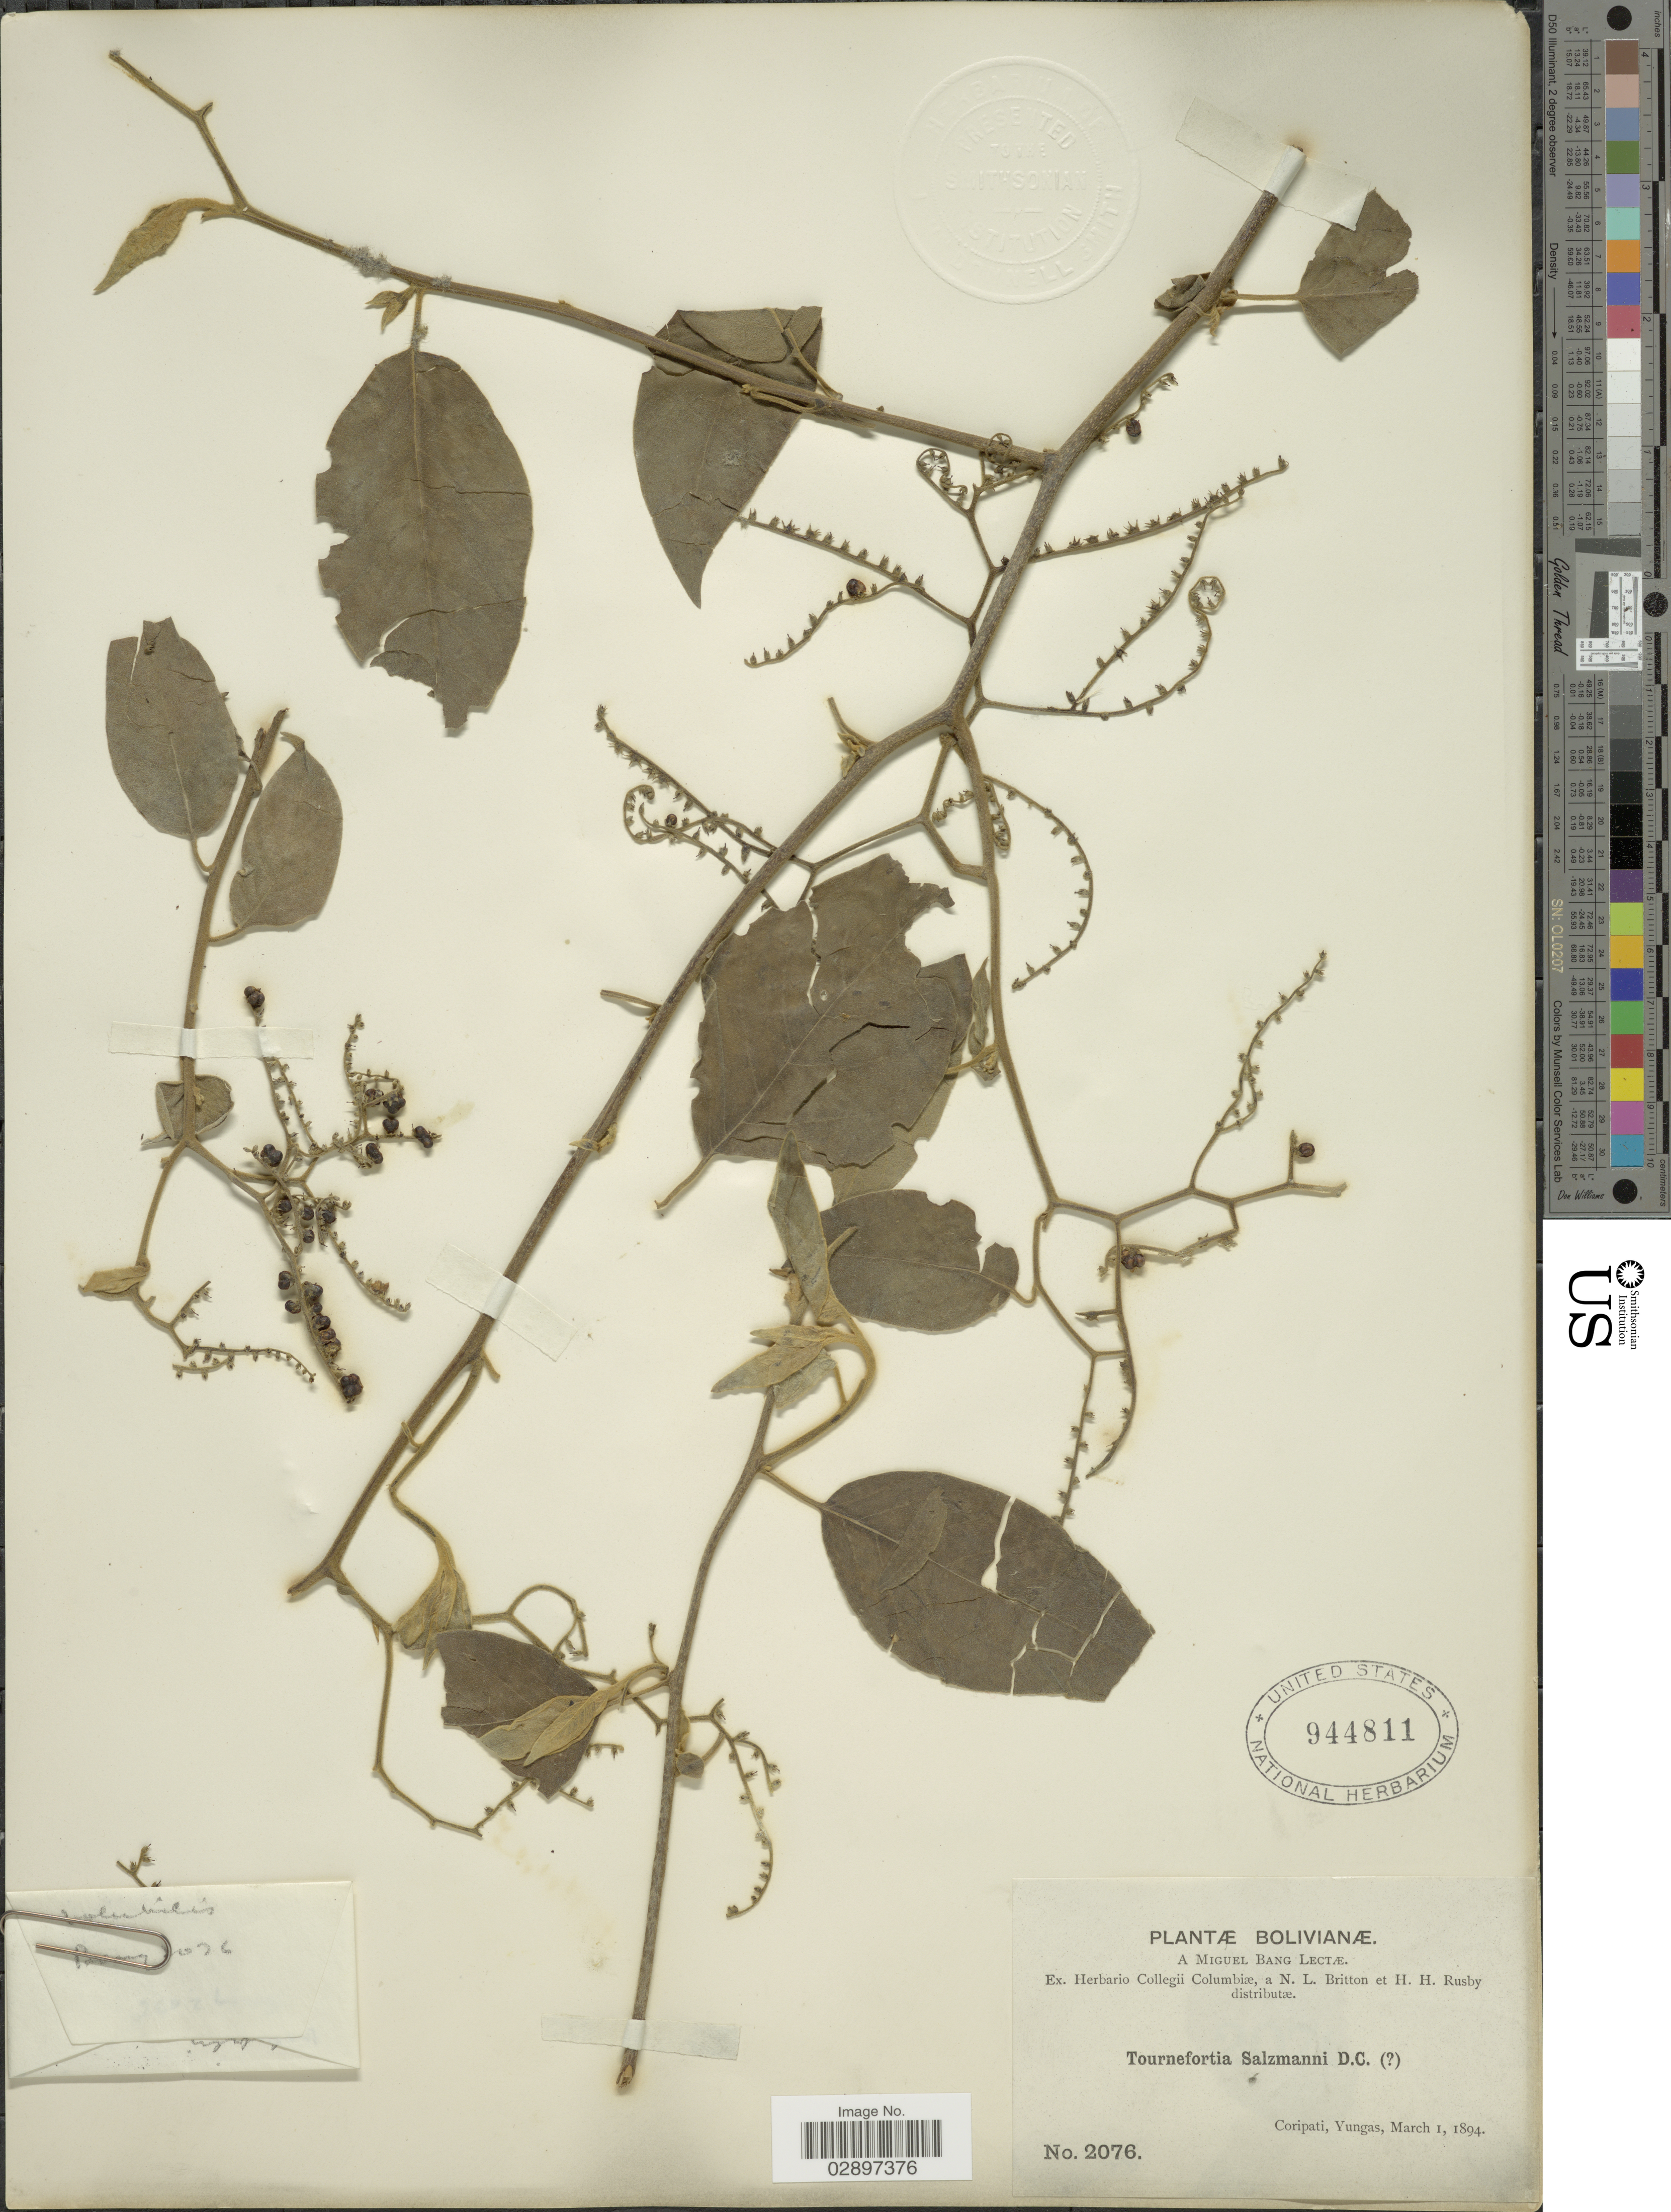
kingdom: Plantae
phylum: Tracheophyta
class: Magnoliopsida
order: Boraginales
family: Heliotropiaceae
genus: Tournefortia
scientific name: Tournefortia mapirensis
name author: Lingelsh.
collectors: M. Bang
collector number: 2076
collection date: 1894-03-01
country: Bolivia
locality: Coripati, Yungas.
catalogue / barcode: US 944811